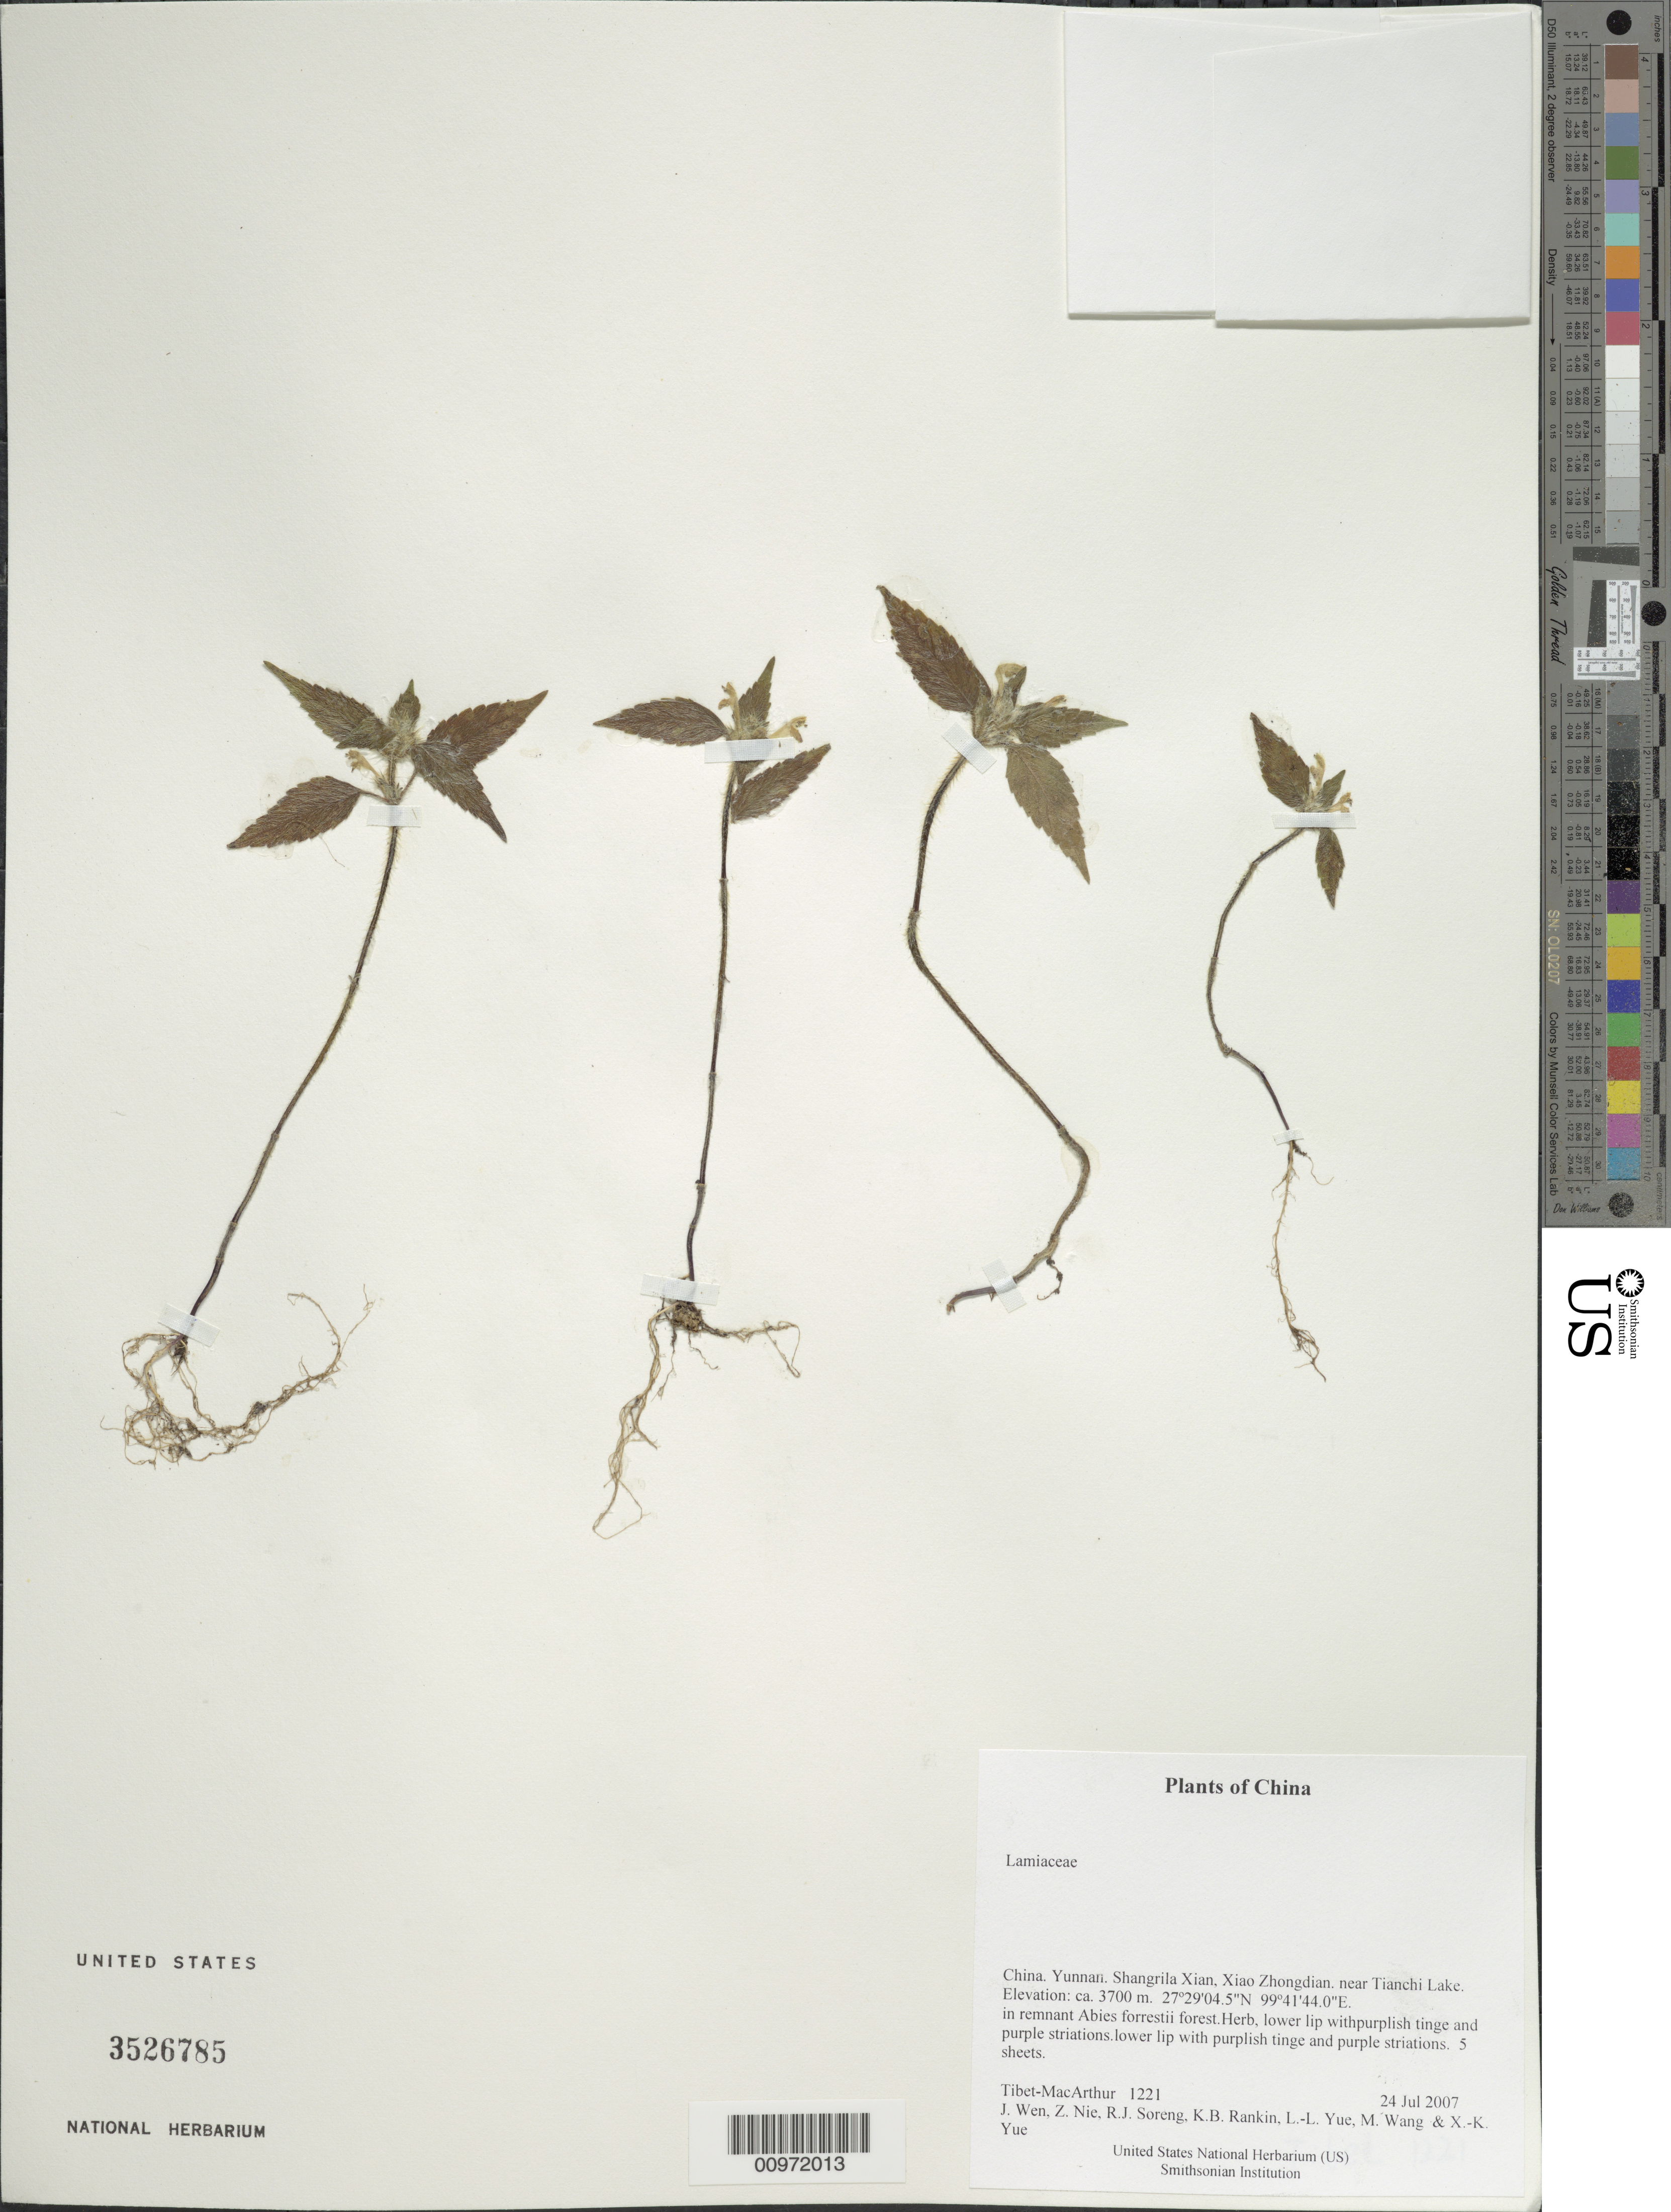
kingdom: Plantae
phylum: Tracheophyta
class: Magnoliopsida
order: Lamiales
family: Lamiaceae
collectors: Tibet-MacArthur, J. Wen, Z. Nie, R. J. Soreng, K. Rankin, L. Yue, M. Wang & X. Yue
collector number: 1221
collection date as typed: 24 Jul 2007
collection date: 2007-07-24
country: China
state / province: Yunnan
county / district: Shangrila Xian, Xiao Zhongdian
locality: near Tianchi Lake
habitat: In remnant Abies forrestii forest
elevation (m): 3700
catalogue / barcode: US 3526785